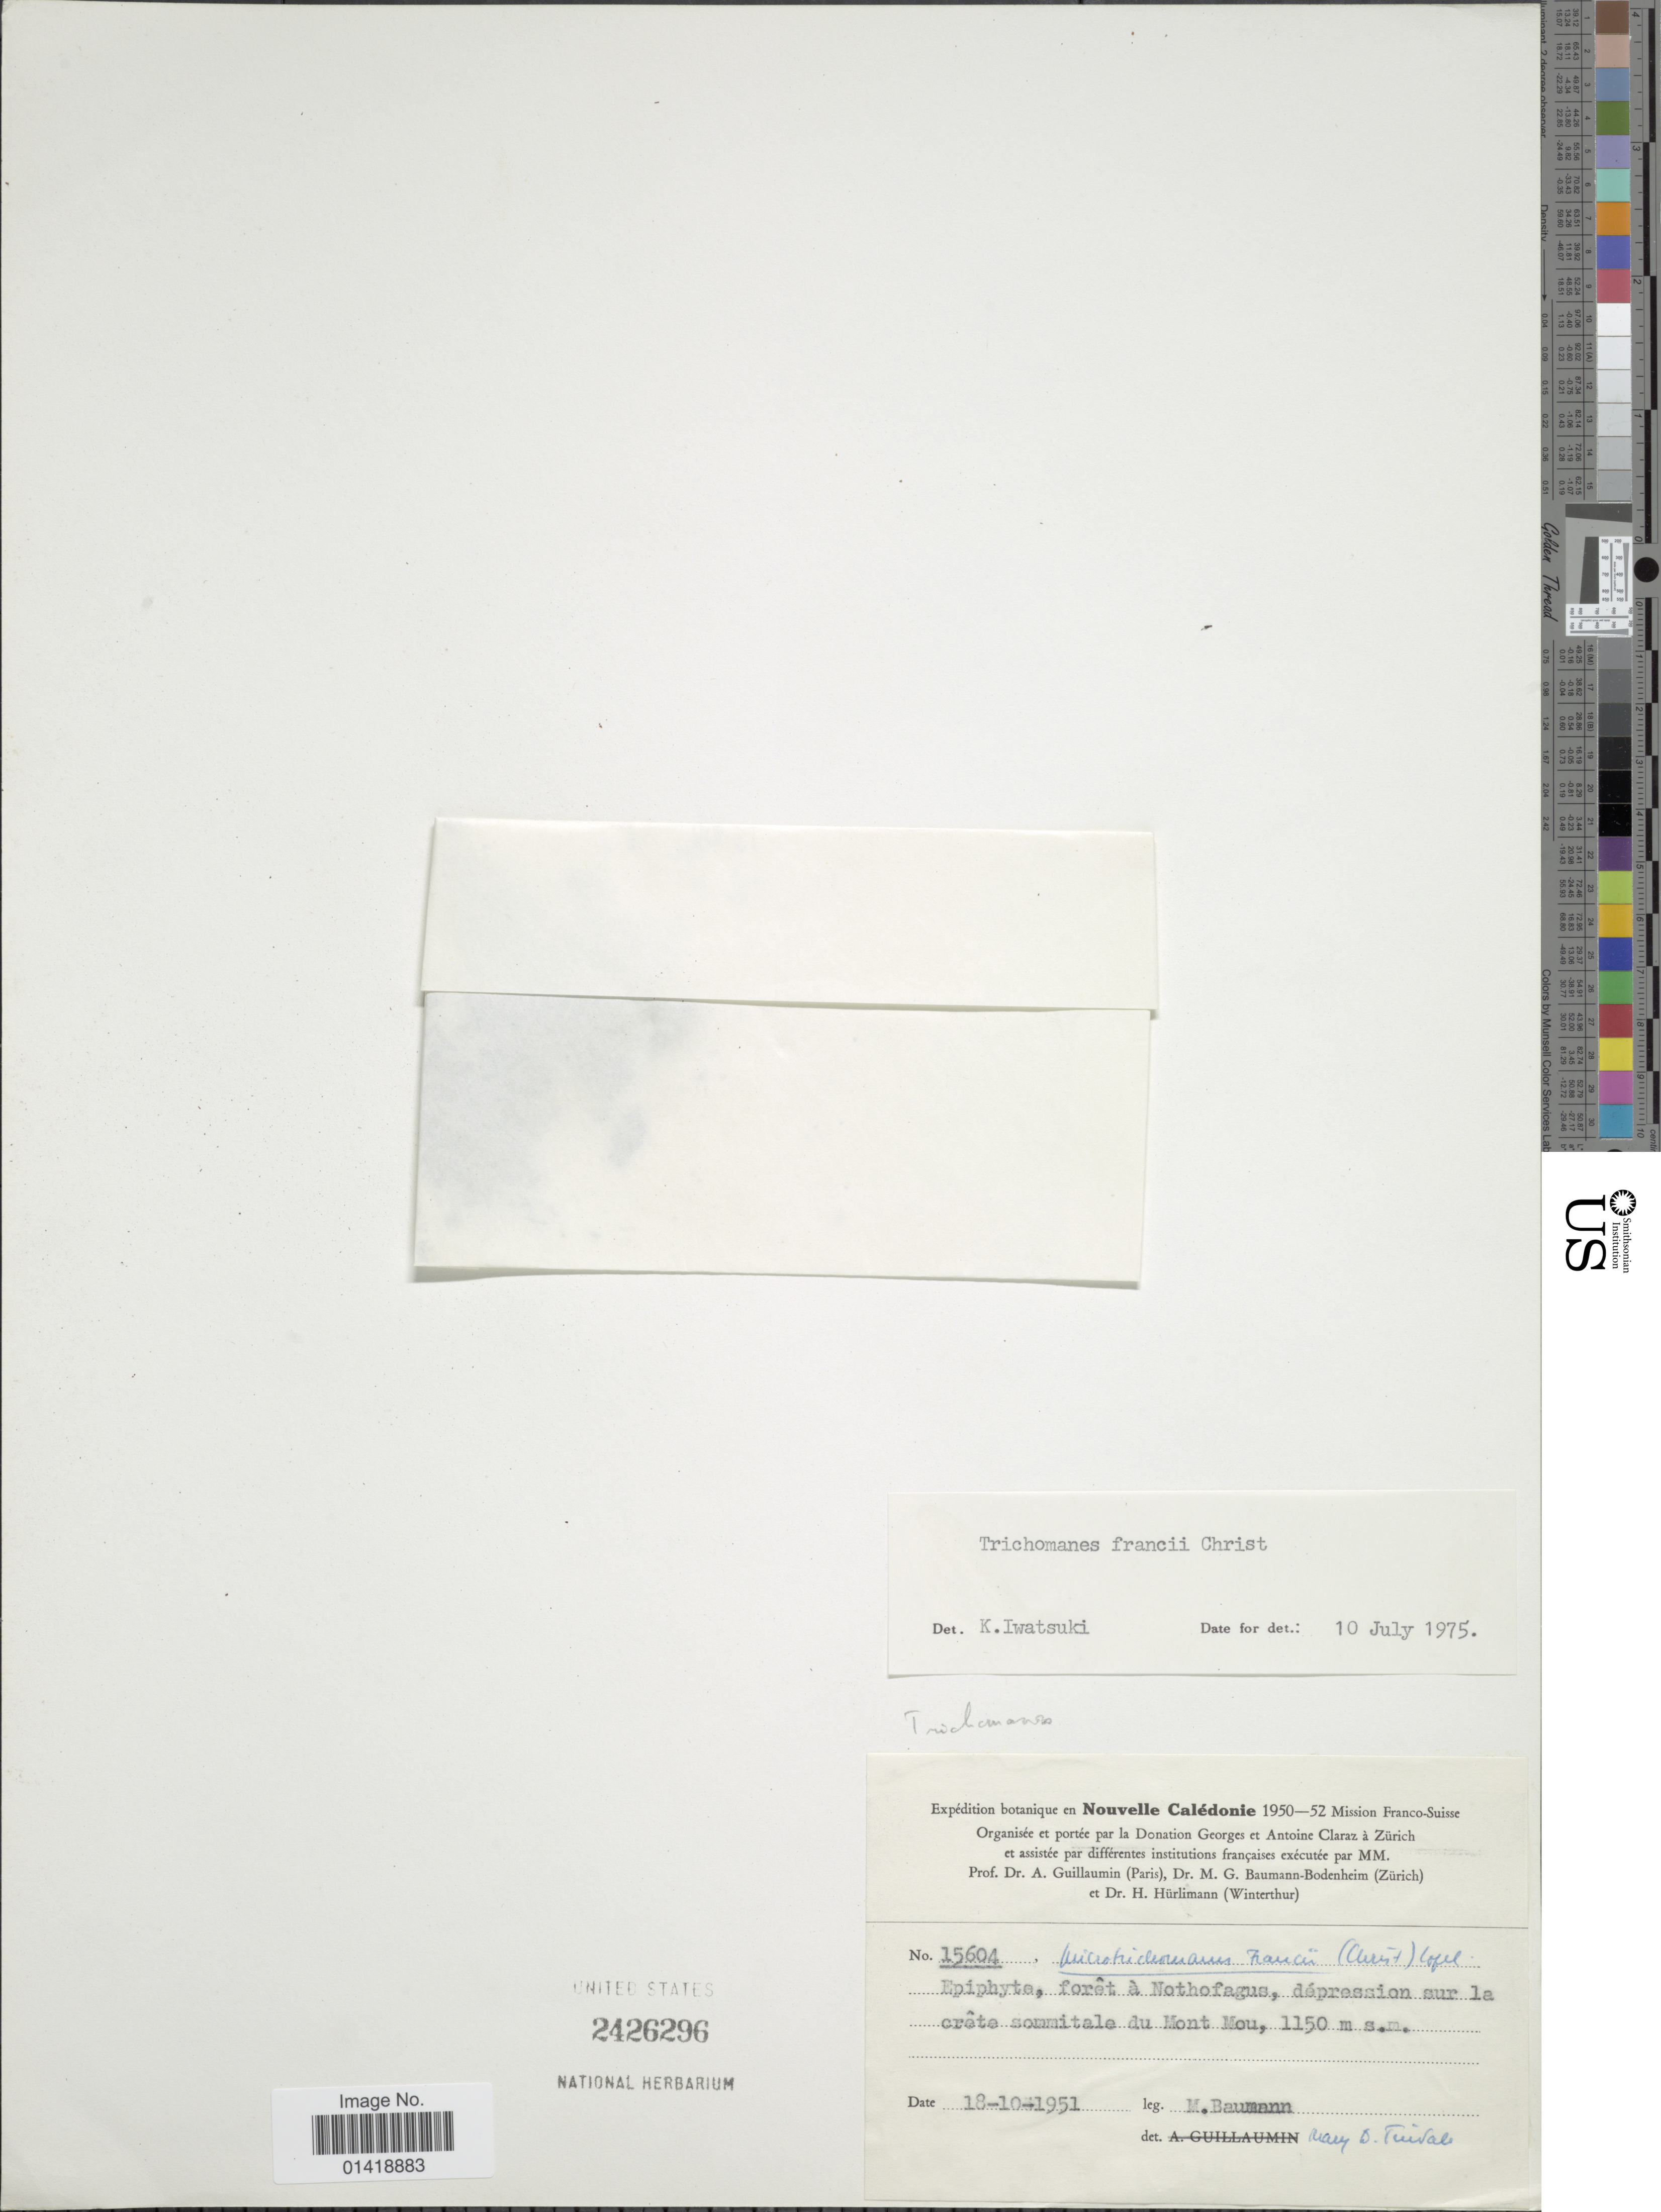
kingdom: Plantae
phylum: Tracheophyta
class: Polypodiopsida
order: Hymenophyllales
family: Hymenophyllaceae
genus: Hymenophyllum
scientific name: Hymenophyllum francii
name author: (Christ) Ebihara & K. Iwats.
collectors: M. Baumann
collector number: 15604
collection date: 1951-10-18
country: New Caledonia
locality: Epiphyte, forest a Nothofagus, depression sur la crate sommiale du; Mont Mou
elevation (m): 1150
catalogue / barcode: US 2426296